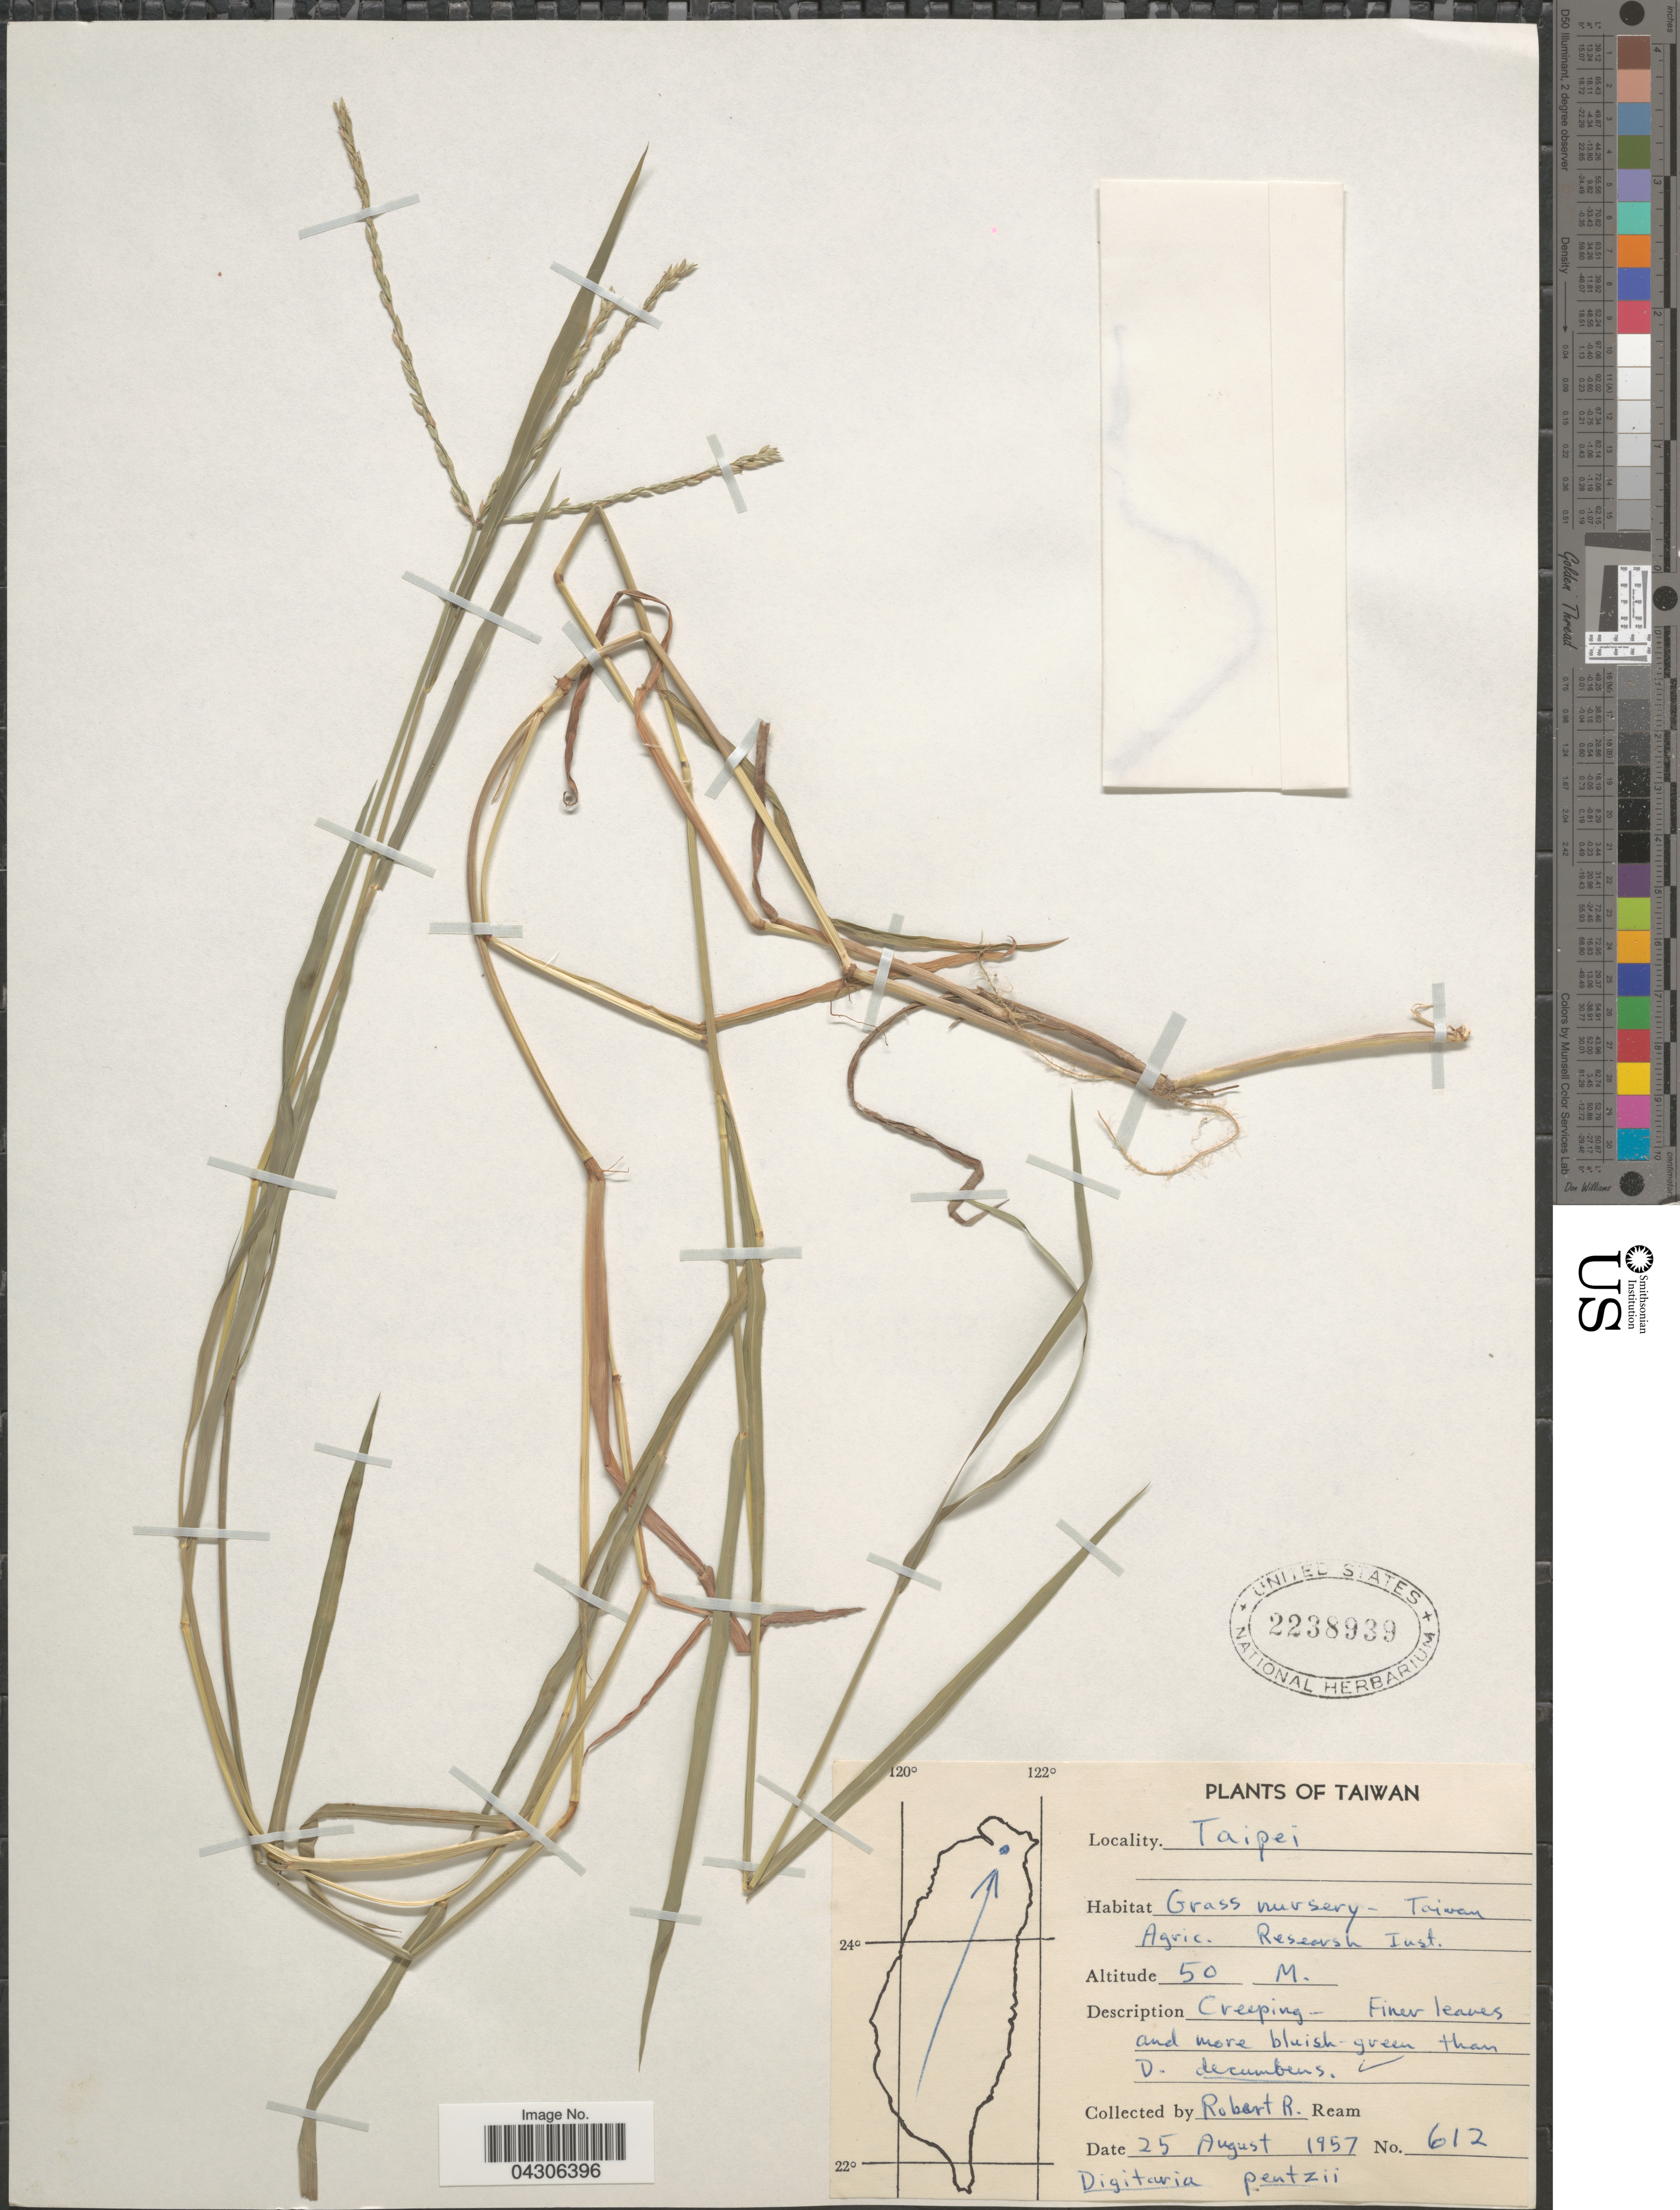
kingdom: Plantae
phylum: Tracheophyta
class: Liliopsida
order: Poales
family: Poaceae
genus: Digitaria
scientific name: Digitaria decumbens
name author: Stent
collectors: R. Ream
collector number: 612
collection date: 1957-08-25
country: Taiwan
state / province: Taipei City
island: Taiwan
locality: Grass nursery - Taiwan Agric. Research Inst.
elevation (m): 50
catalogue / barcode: US 2238939